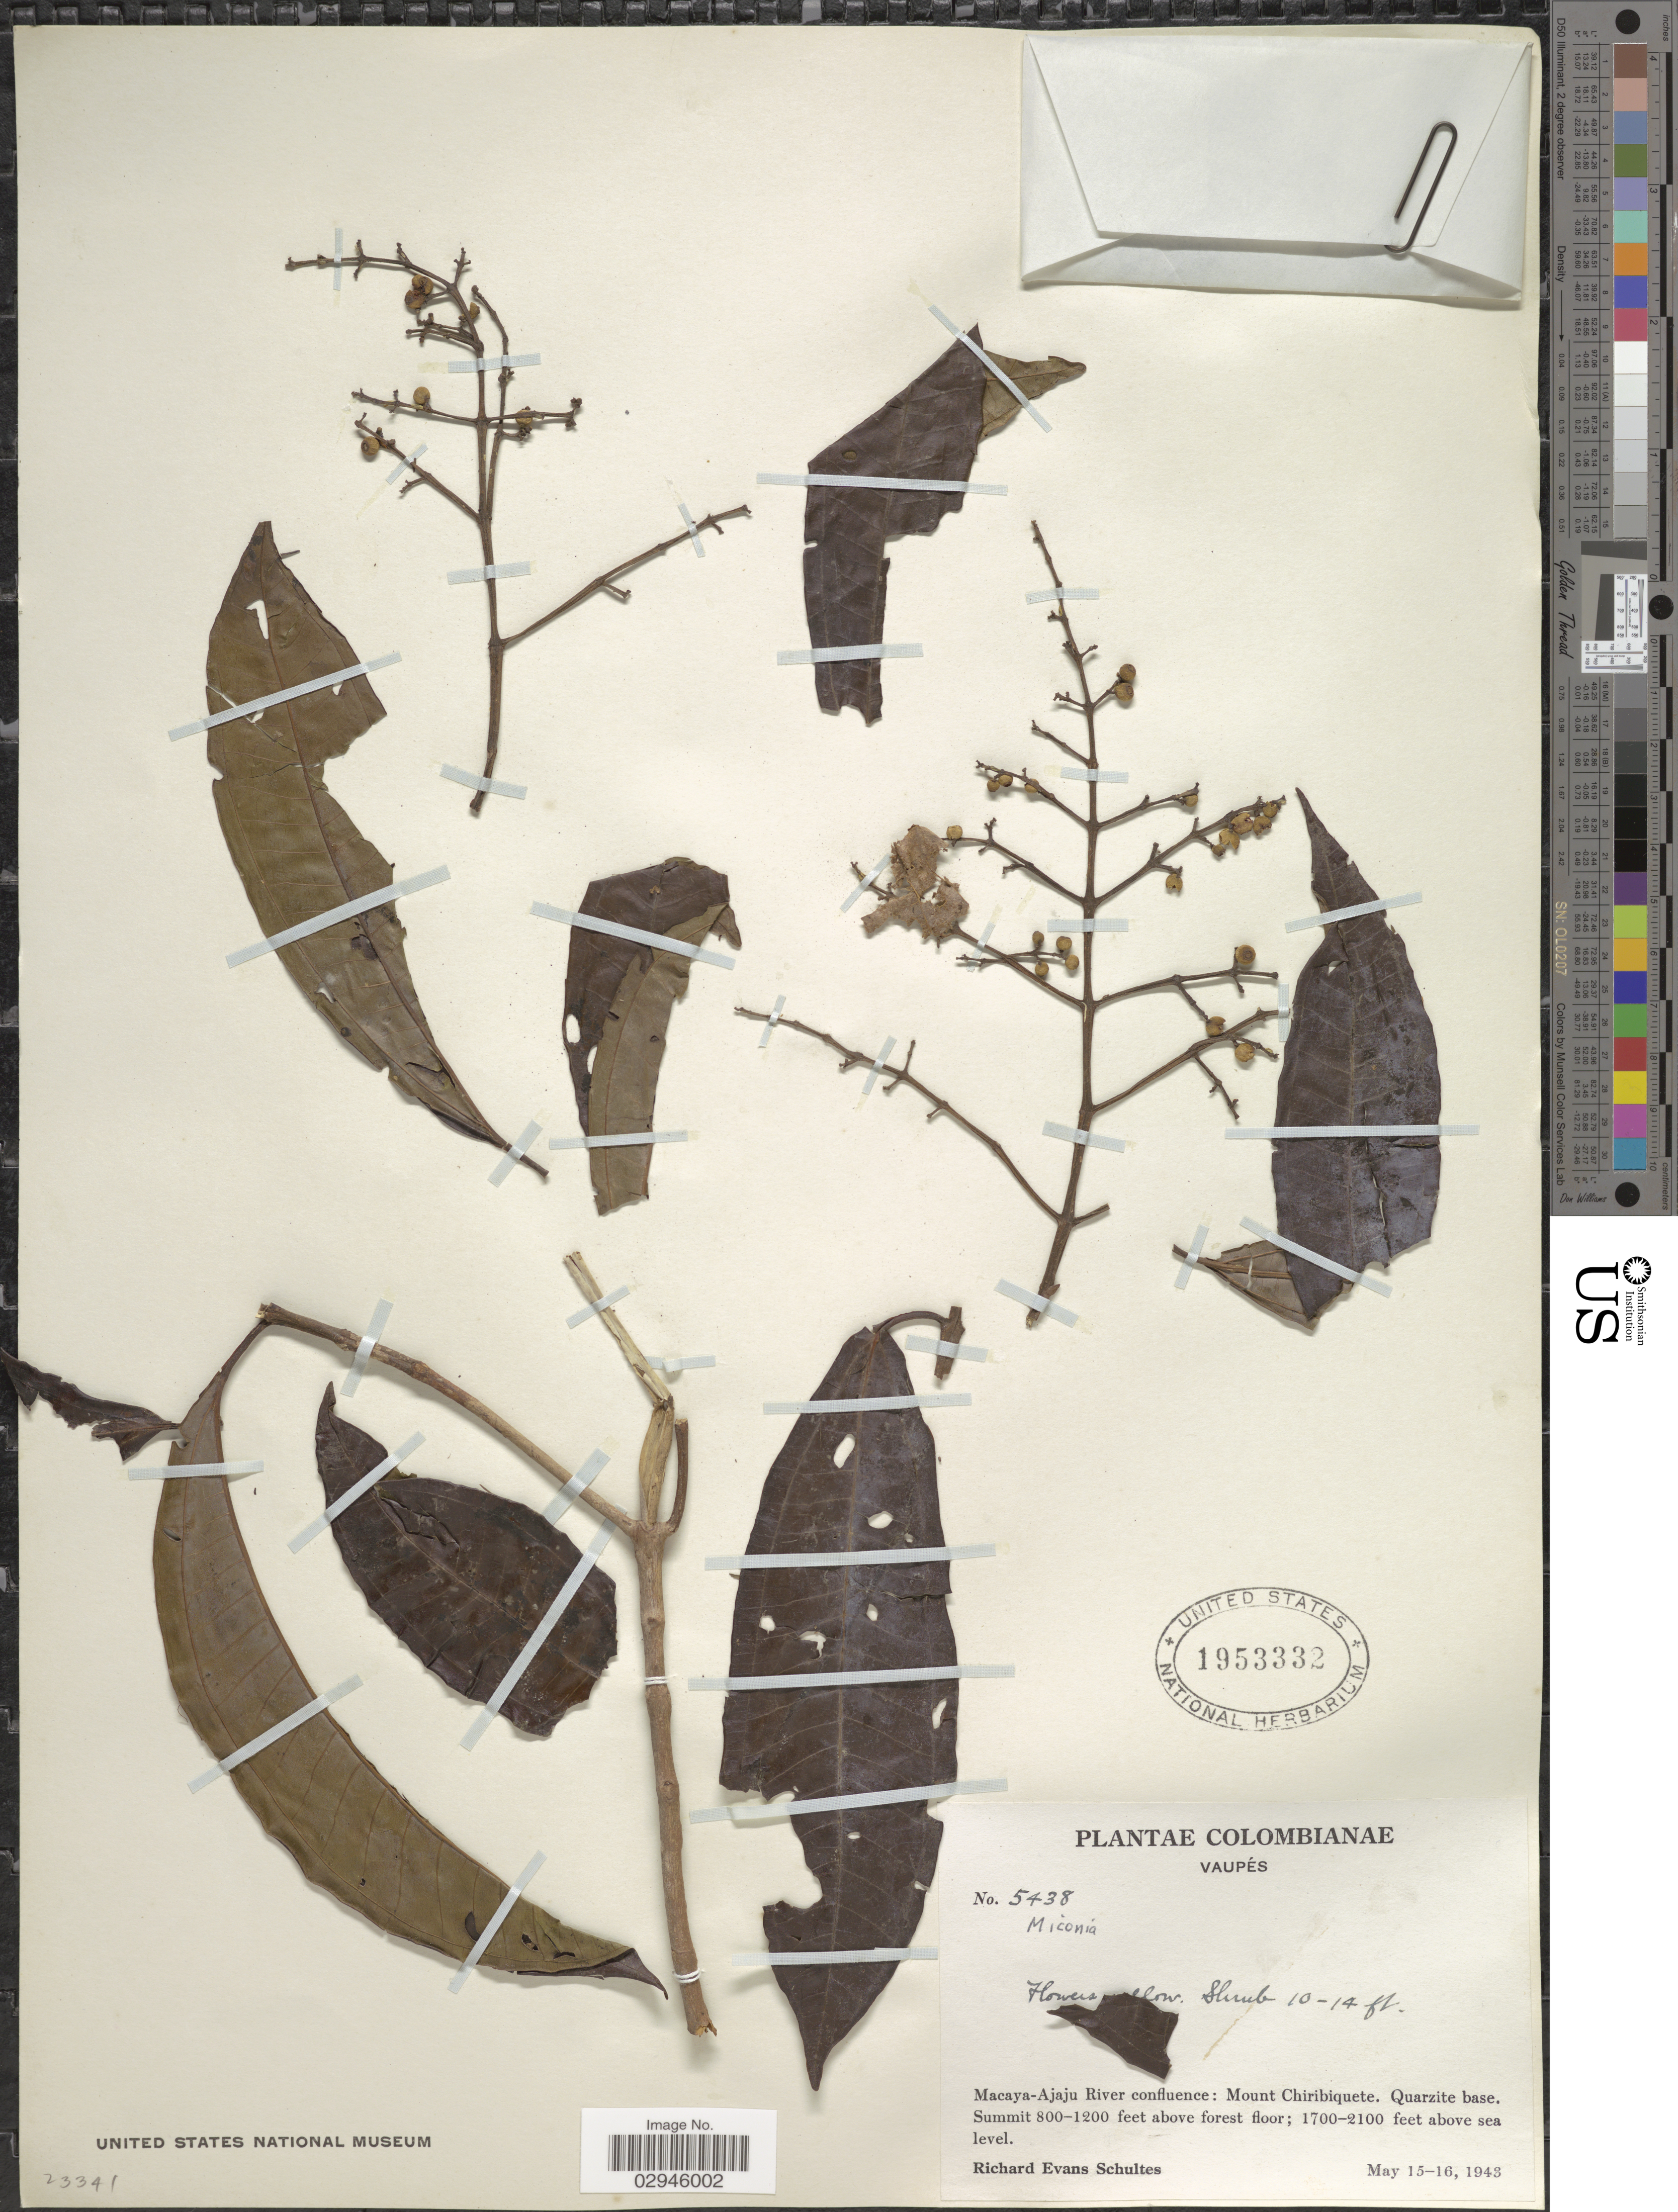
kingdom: Plantae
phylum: Tracheophyta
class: Magnoliopsida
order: Myrtales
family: Melastomataceae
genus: Miconia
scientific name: Miconia sp.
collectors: R. E. Schultes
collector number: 5438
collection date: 1943-05-15/1943-05-16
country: Colombia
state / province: Vaupés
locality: Macaya-Ajaju River confluence: Mount Chiribiquete.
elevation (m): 518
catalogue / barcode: US 1953332